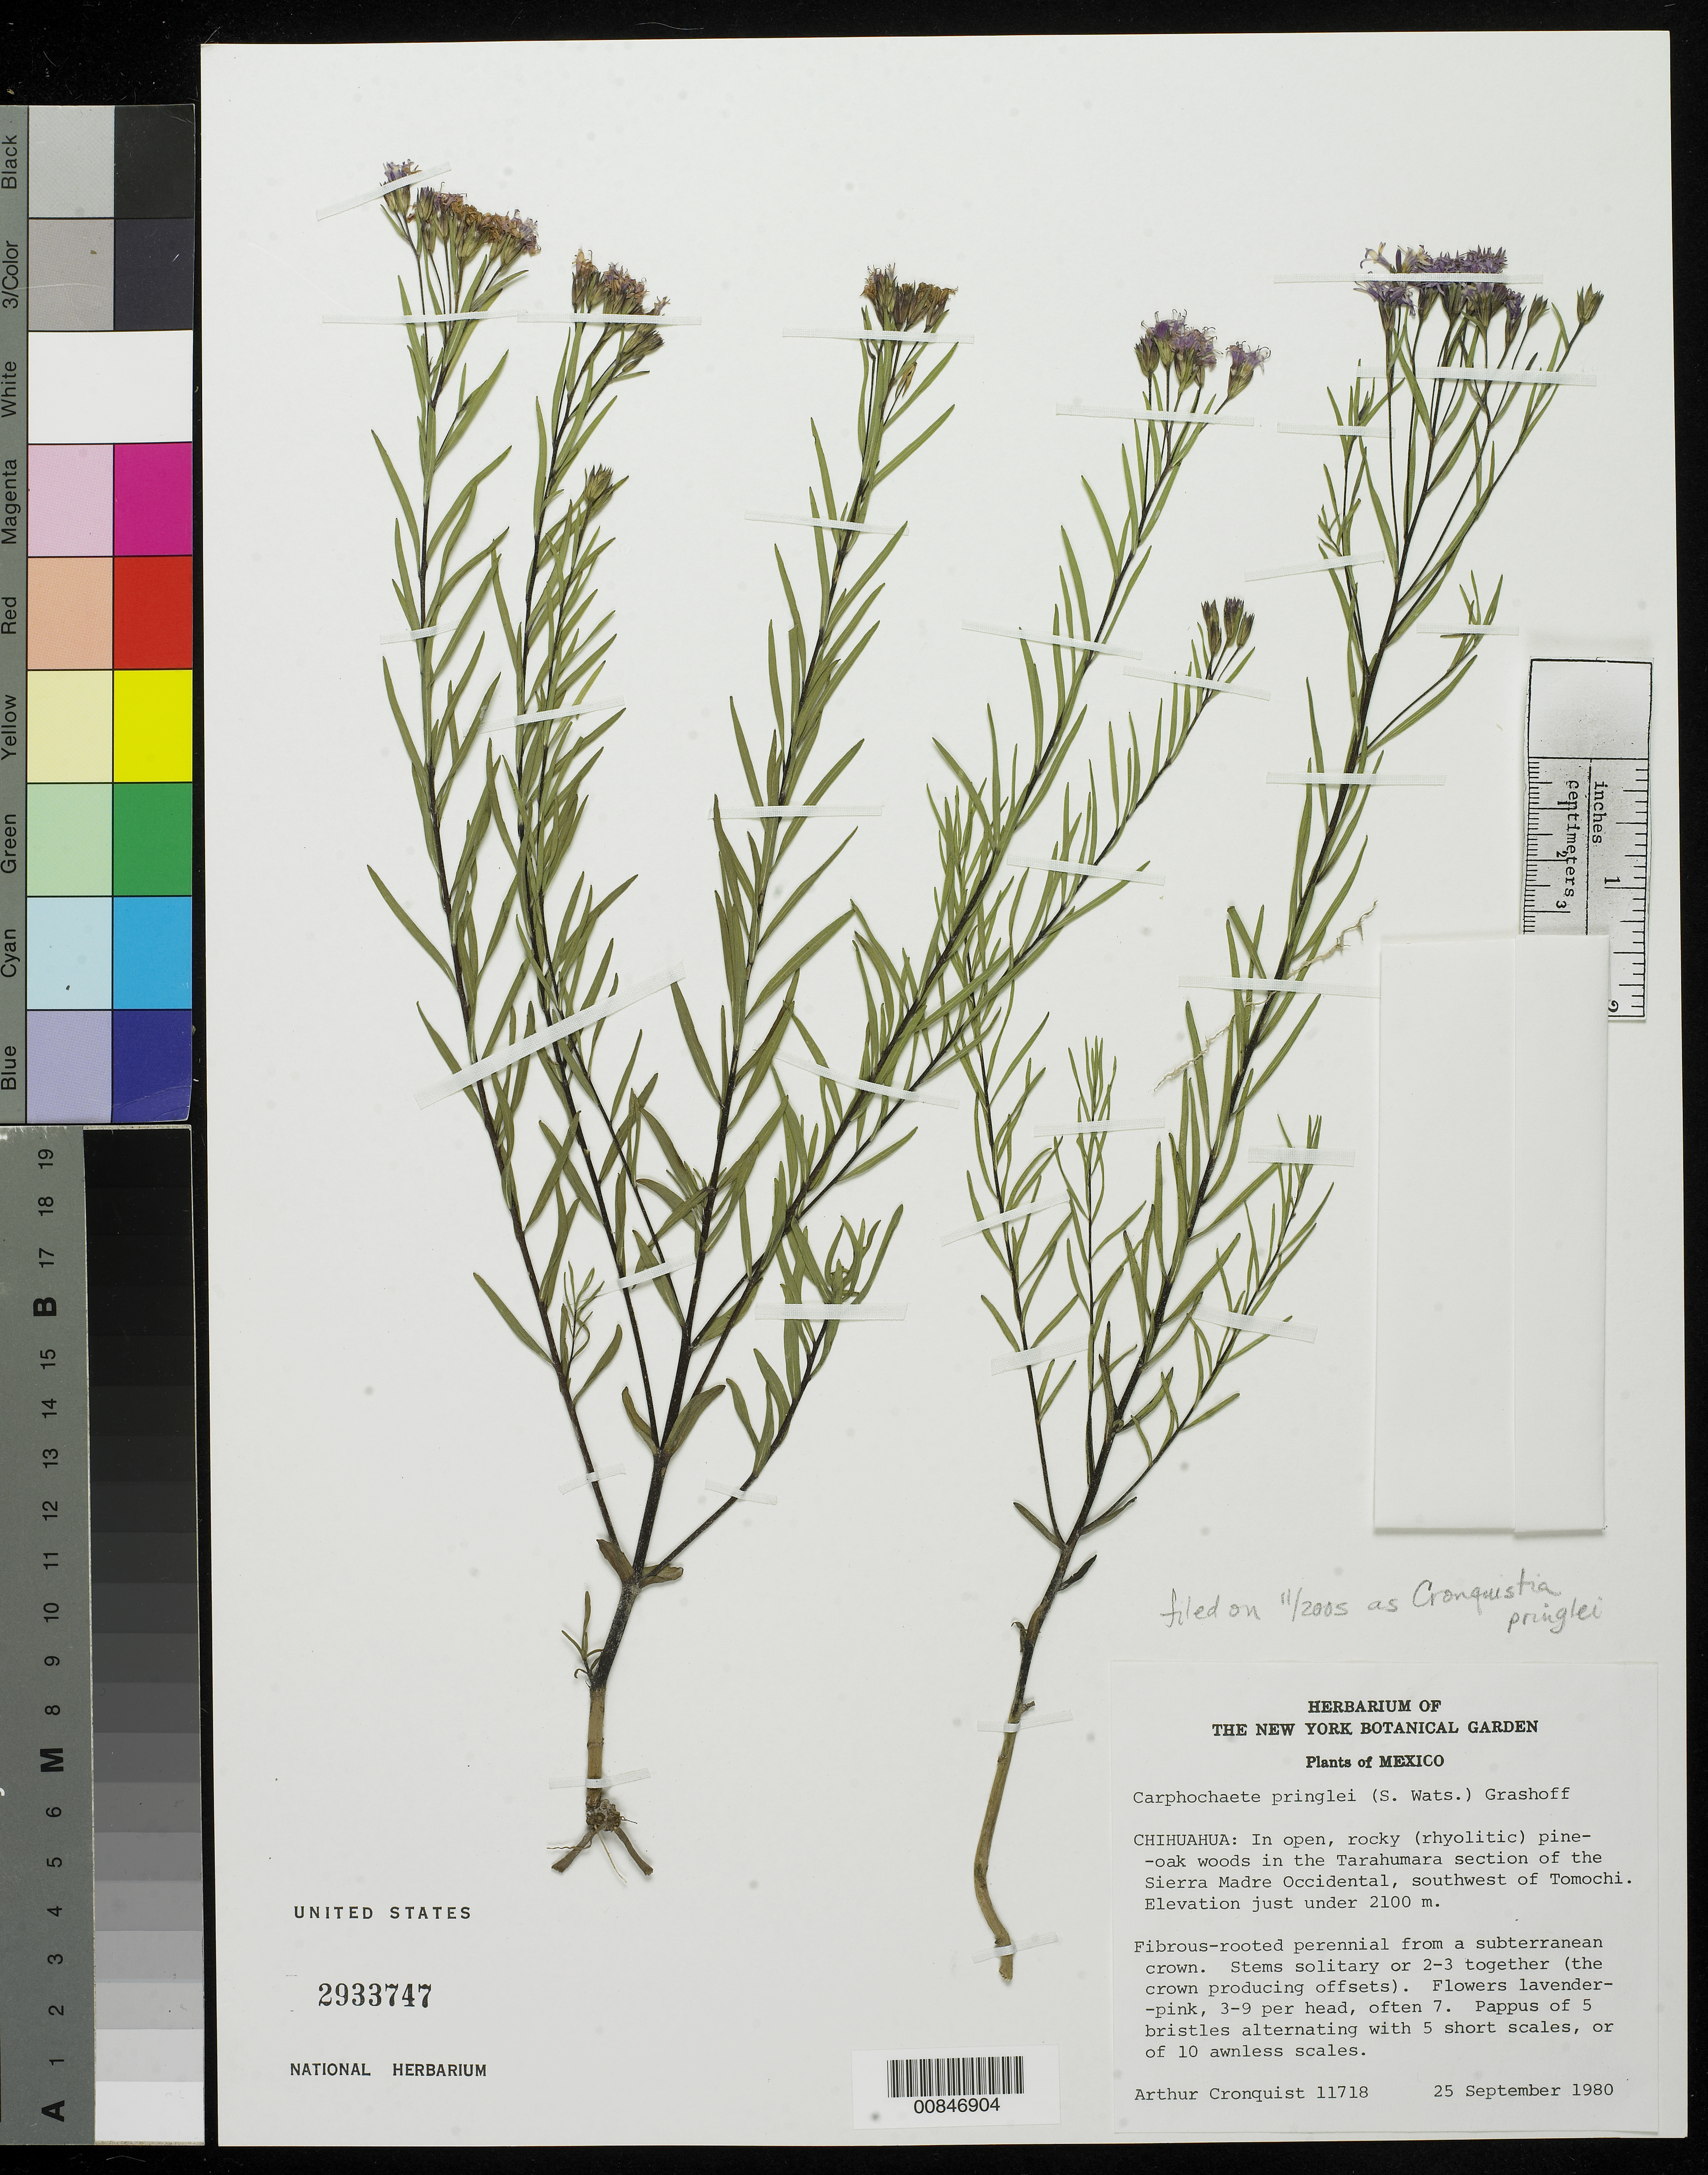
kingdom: Plantae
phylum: Tracheophyta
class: Magnoliopsida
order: Asterales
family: Asteraceae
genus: Cronquistia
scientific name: Cronquistia pringlei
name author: (S. Watson) R.M. King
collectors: A. J. Cronquist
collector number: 11718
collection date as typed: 25 Sep 1980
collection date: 1980-09-25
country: Mexico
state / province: Chihuahua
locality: In the Tarahumara section of the Sierra Madre Occidental, southwest of Tomochi.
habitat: In open, rocky (rhyolitic) pine-oak woods.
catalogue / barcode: US 2933747